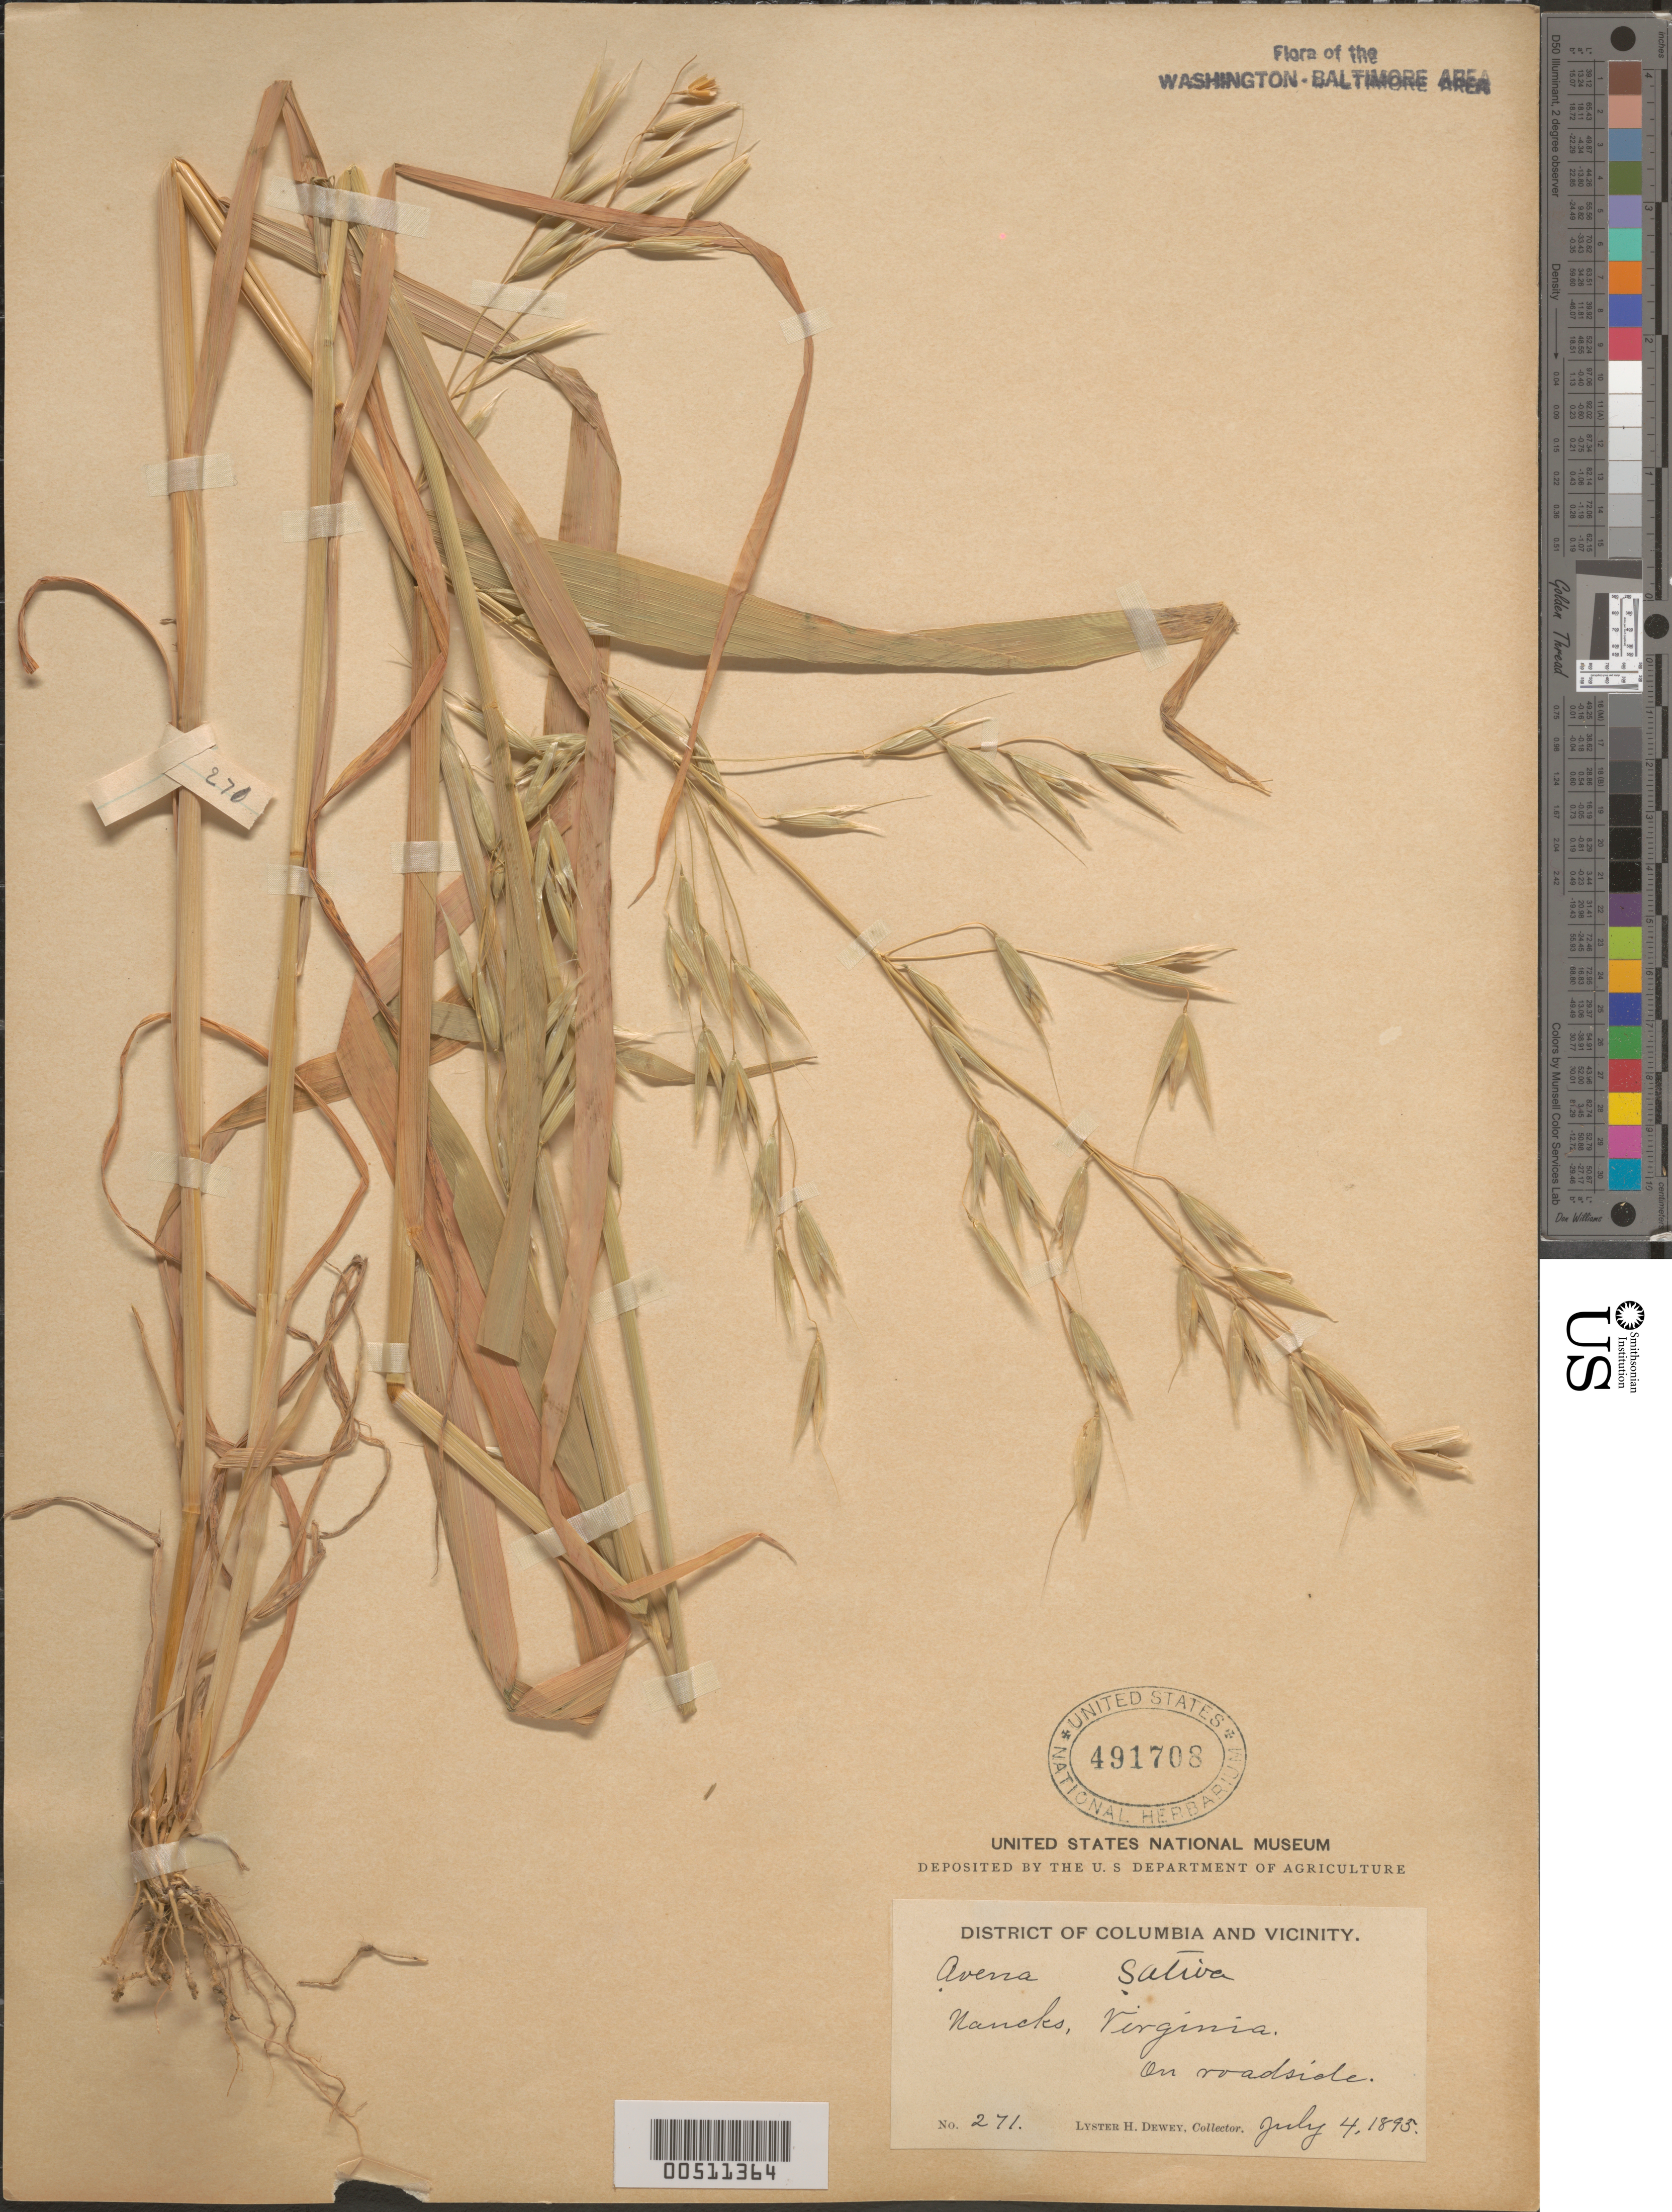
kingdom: Plantae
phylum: Tracheophyta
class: Liliopsida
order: Poales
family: Poaceae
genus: Avena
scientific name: Avena sativa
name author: L.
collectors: L. H. Dewey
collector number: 271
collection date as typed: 04 Jul 1895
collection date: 1895-07-04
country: United States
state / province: Virginia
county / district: Arlington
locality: Naucks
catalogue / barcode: US 491708